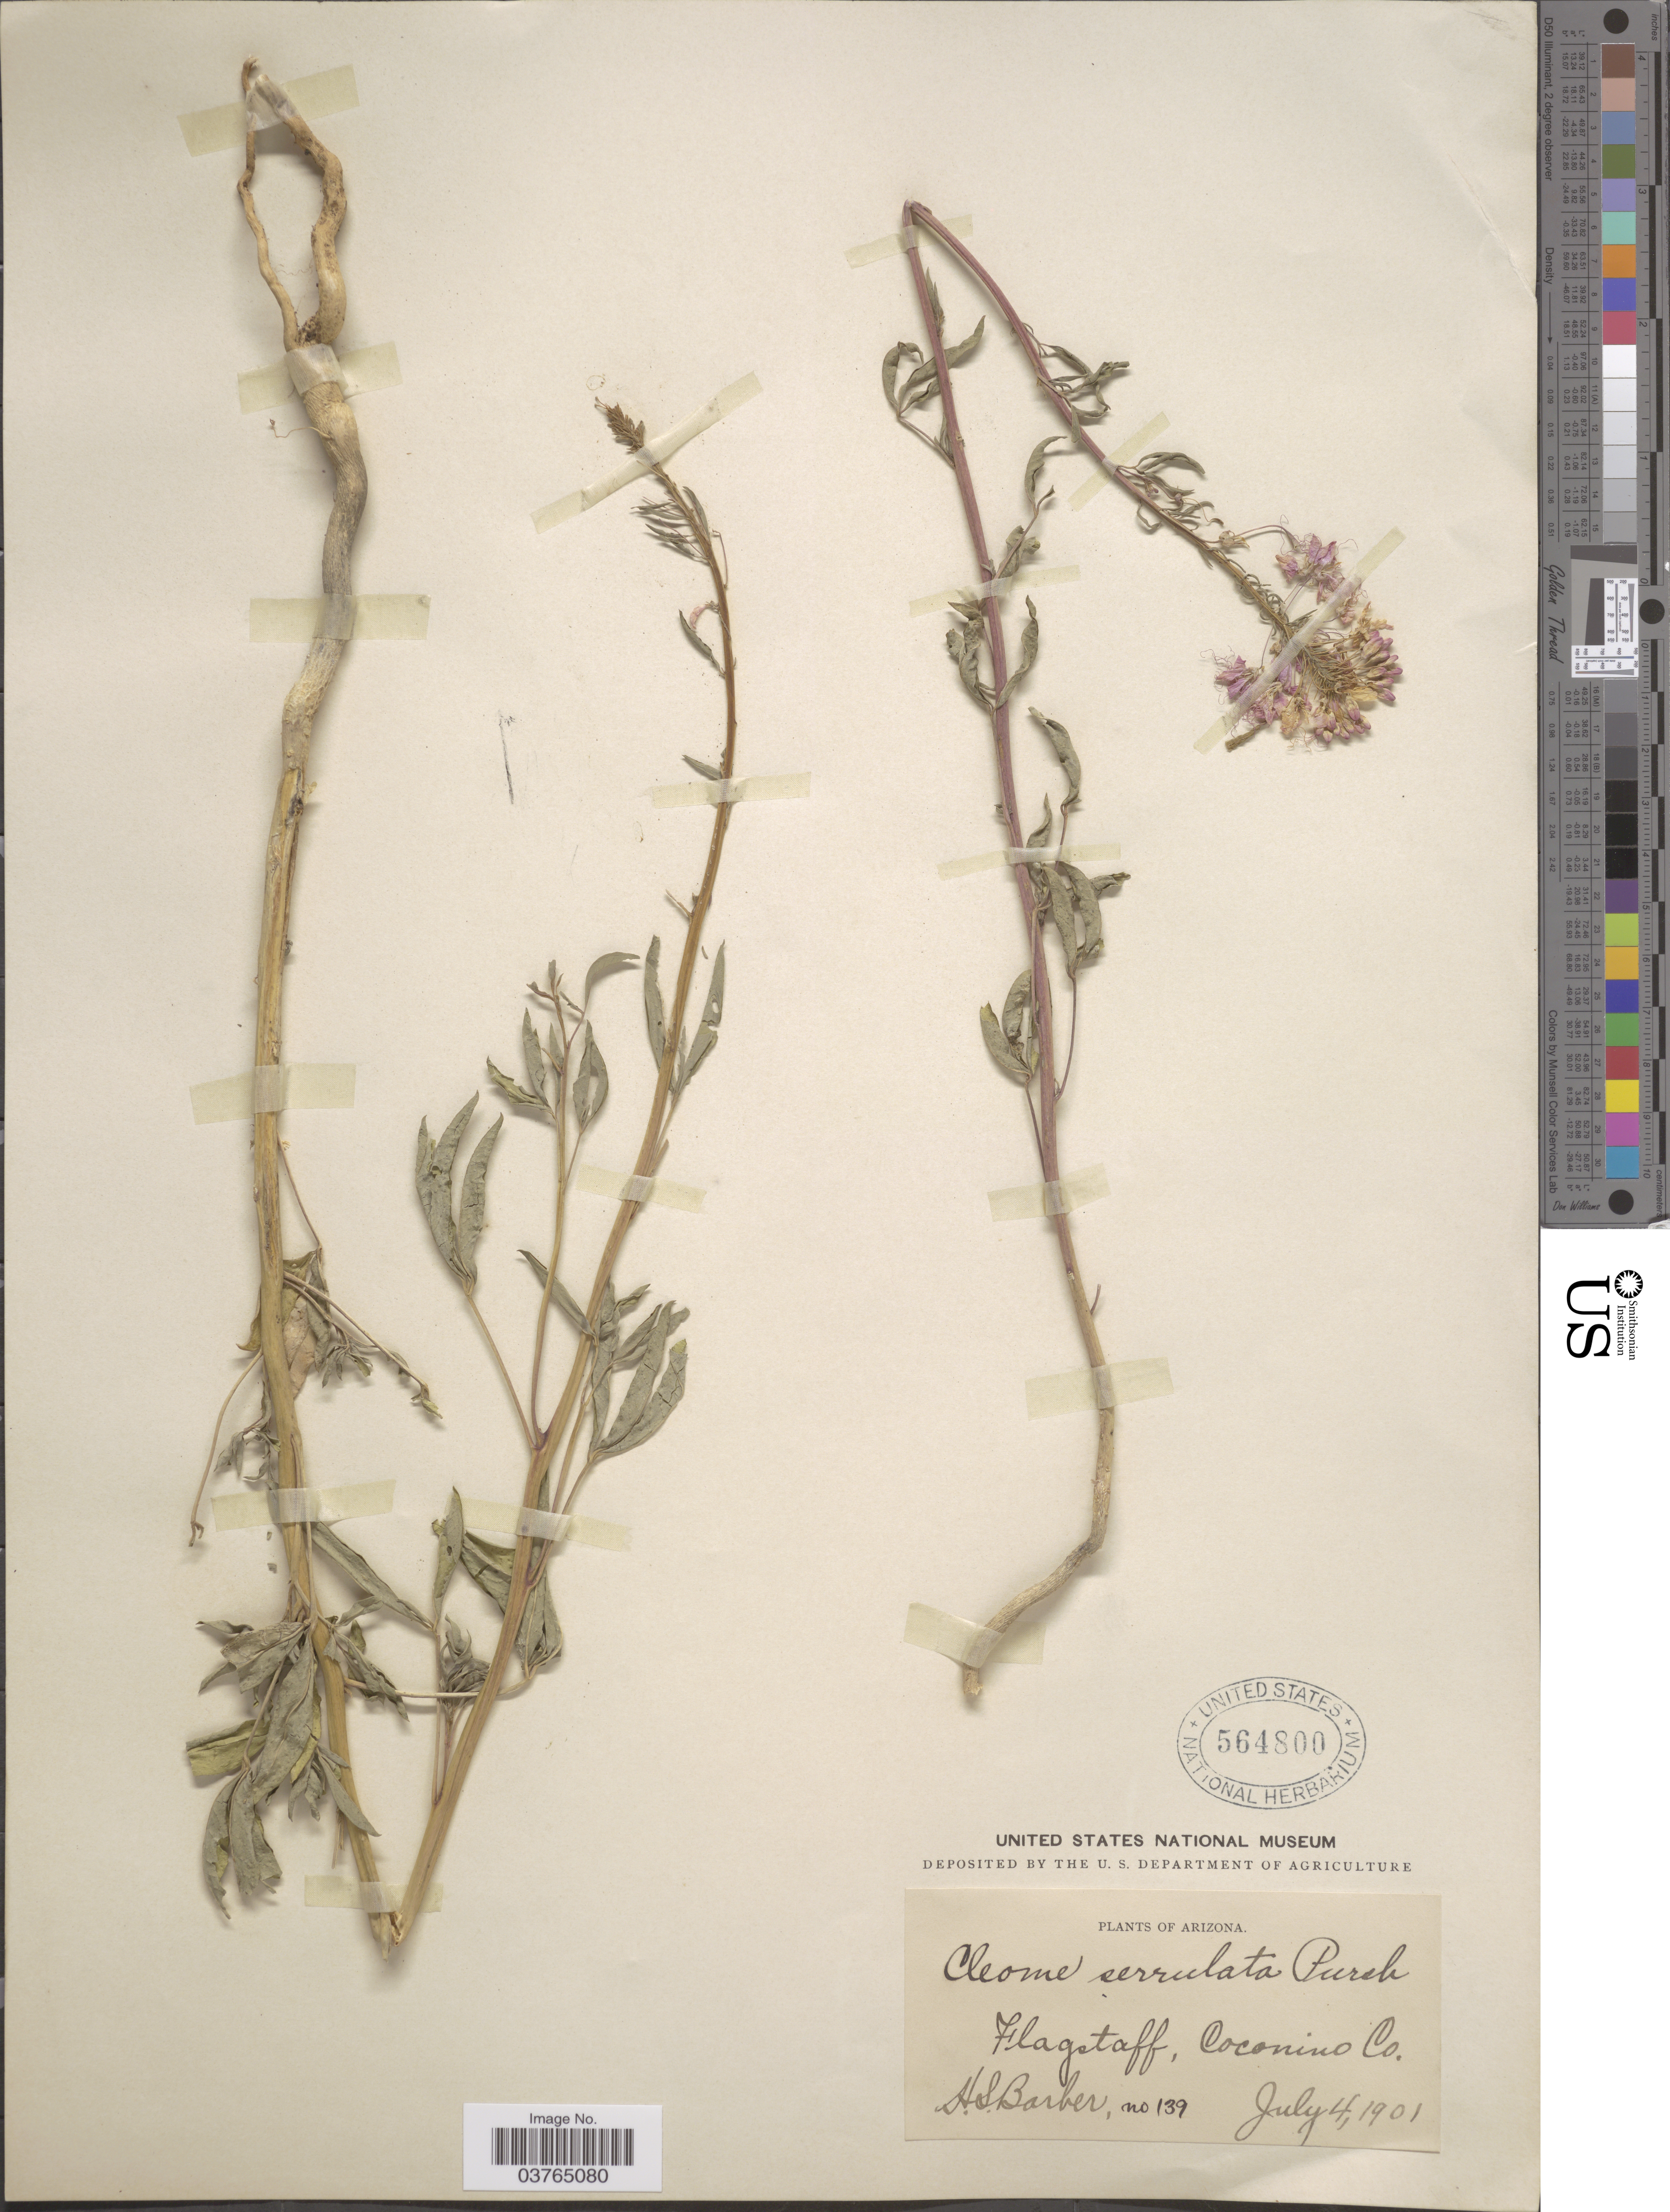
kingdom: Plantae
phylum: Tracheophyta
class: Magnoliopsida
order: Brassicales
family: Cleomaceae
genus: Cleomella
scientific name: Cleomella serrulata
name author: (Pursh) Roalson & J.C. Hall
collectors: H. Barber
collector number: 139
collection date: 1901-07-04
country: United States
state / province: Arizona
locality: Flagstaff, Coconino Co.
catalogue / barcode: US 564800